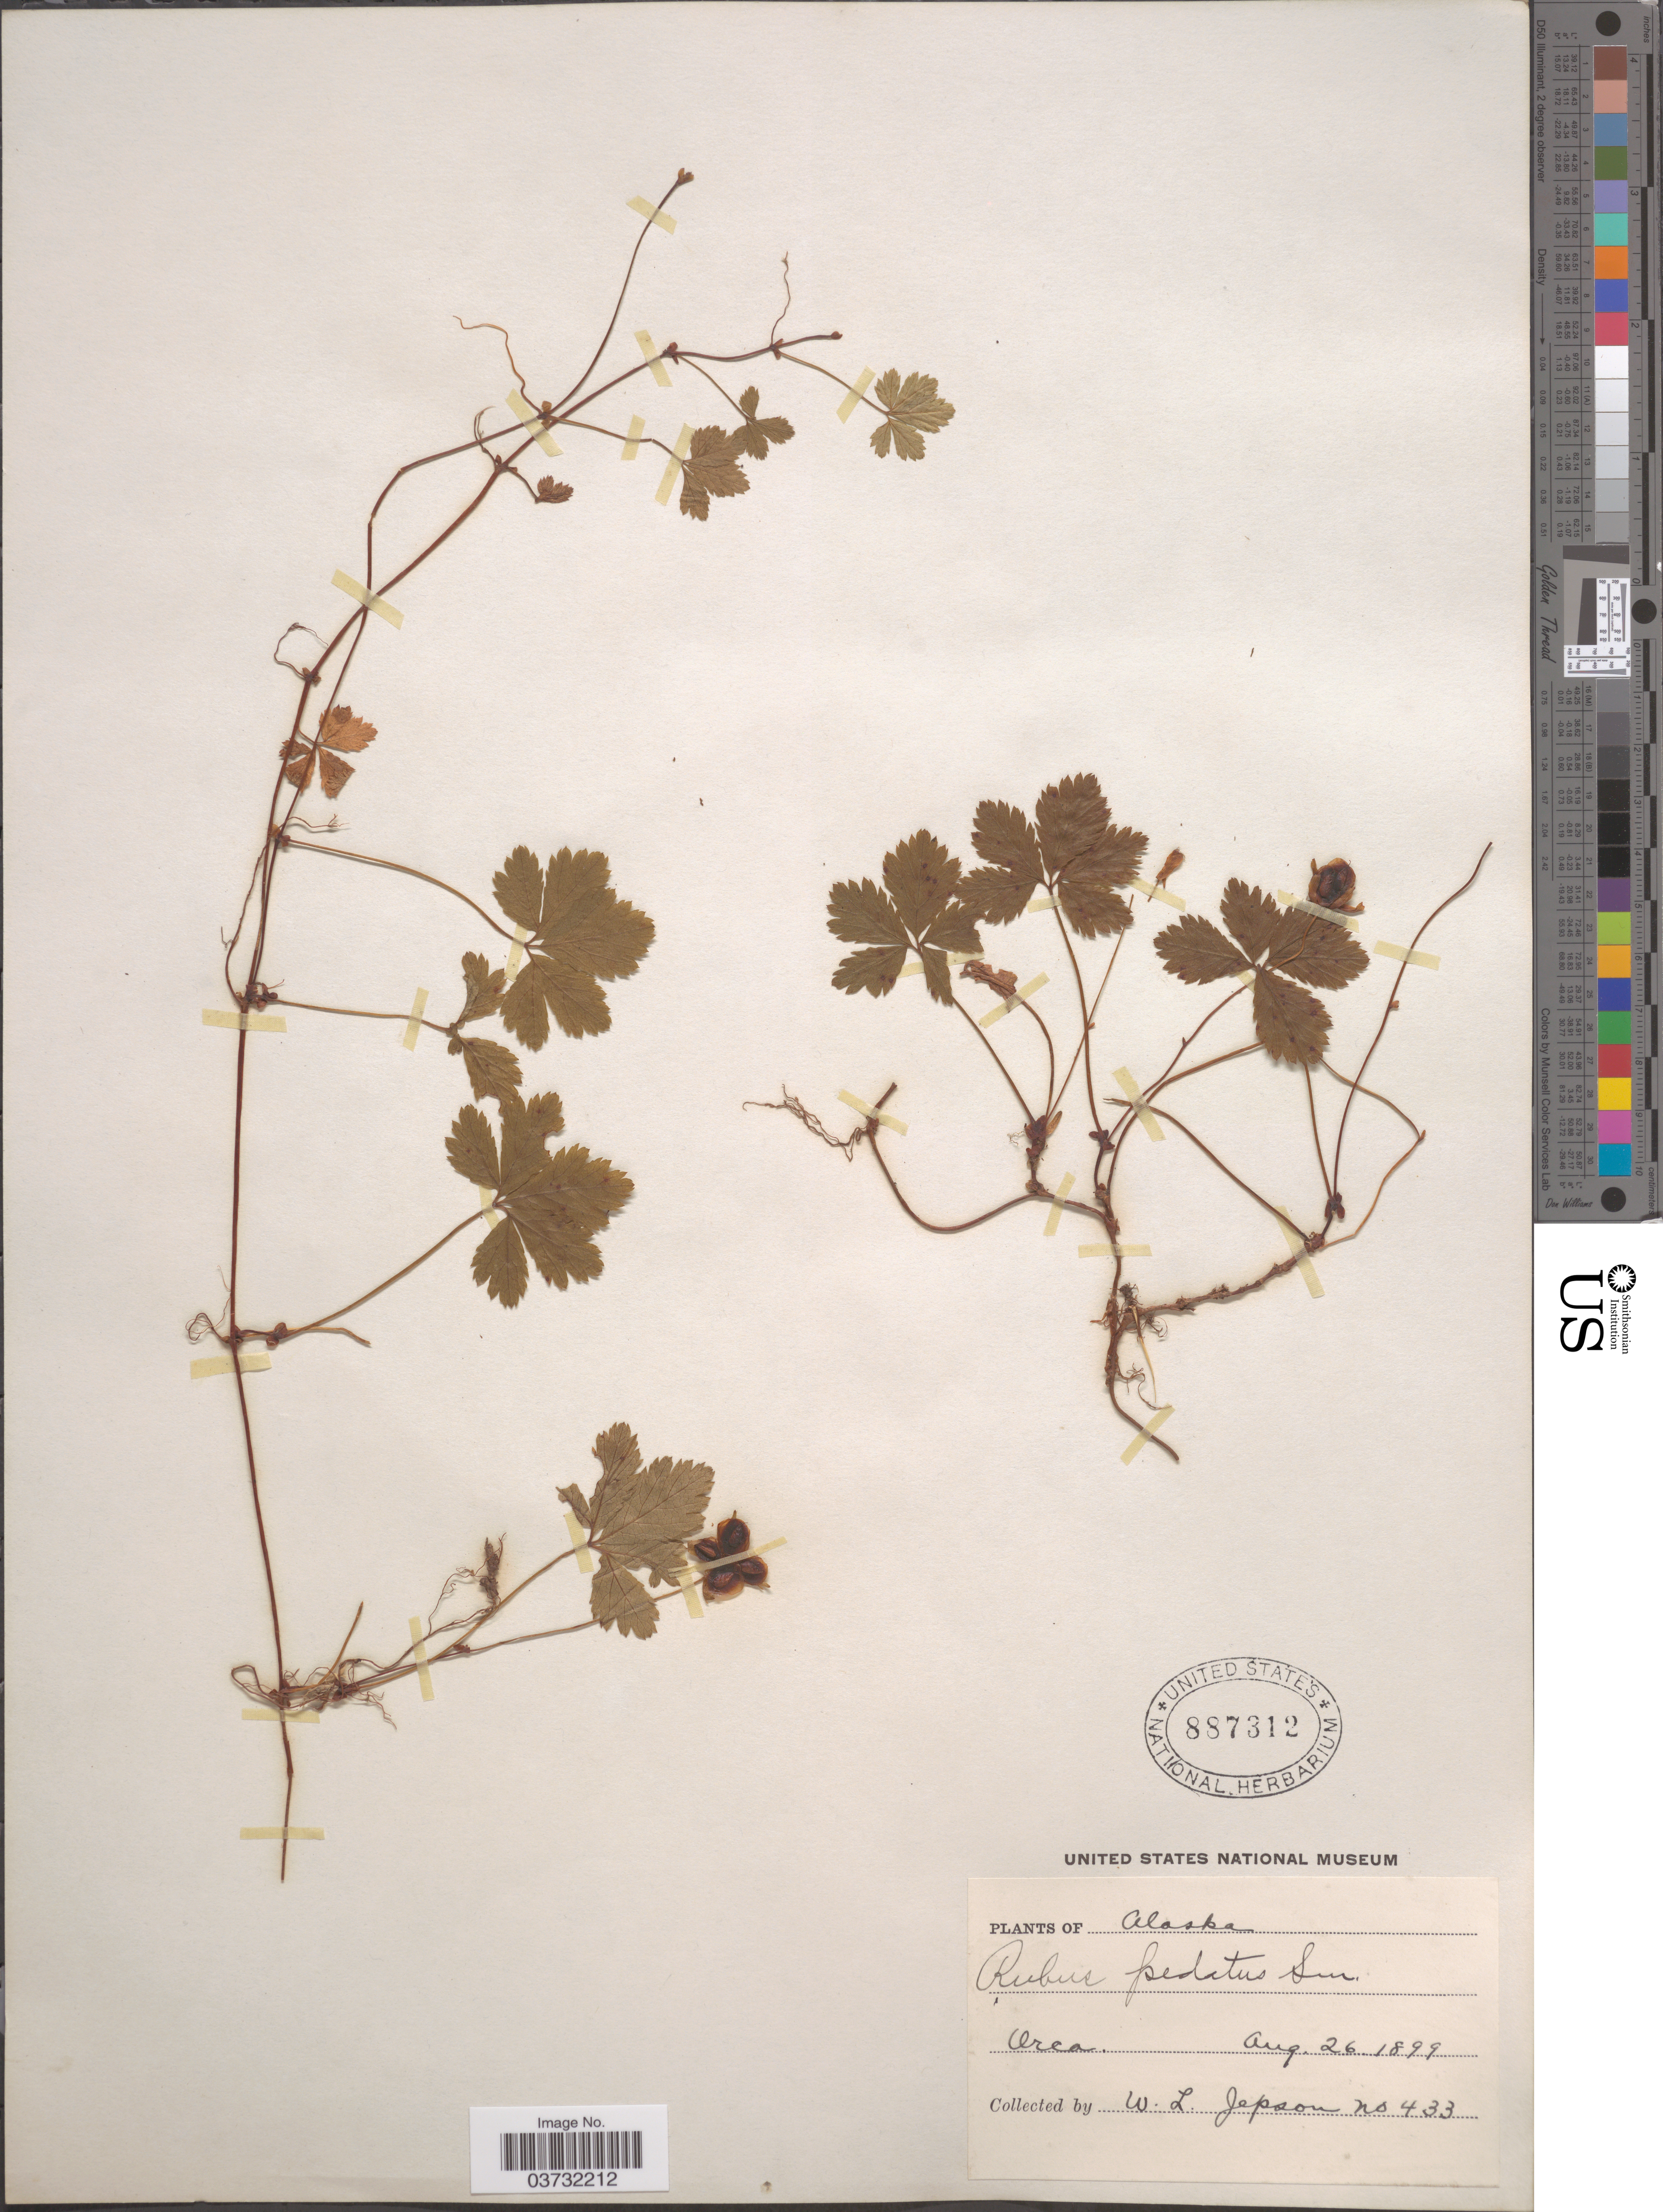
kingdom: Plantae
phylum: Tracheophyta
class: Magnoliopsida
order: Rosales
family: Rosaceae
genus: Rubus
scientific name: Rubus pedatus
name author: Sm.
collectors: W. L. Jepson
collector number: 433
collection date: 1899-08-26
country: United States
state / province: Alaska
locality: Orca.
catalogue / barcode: US 887312